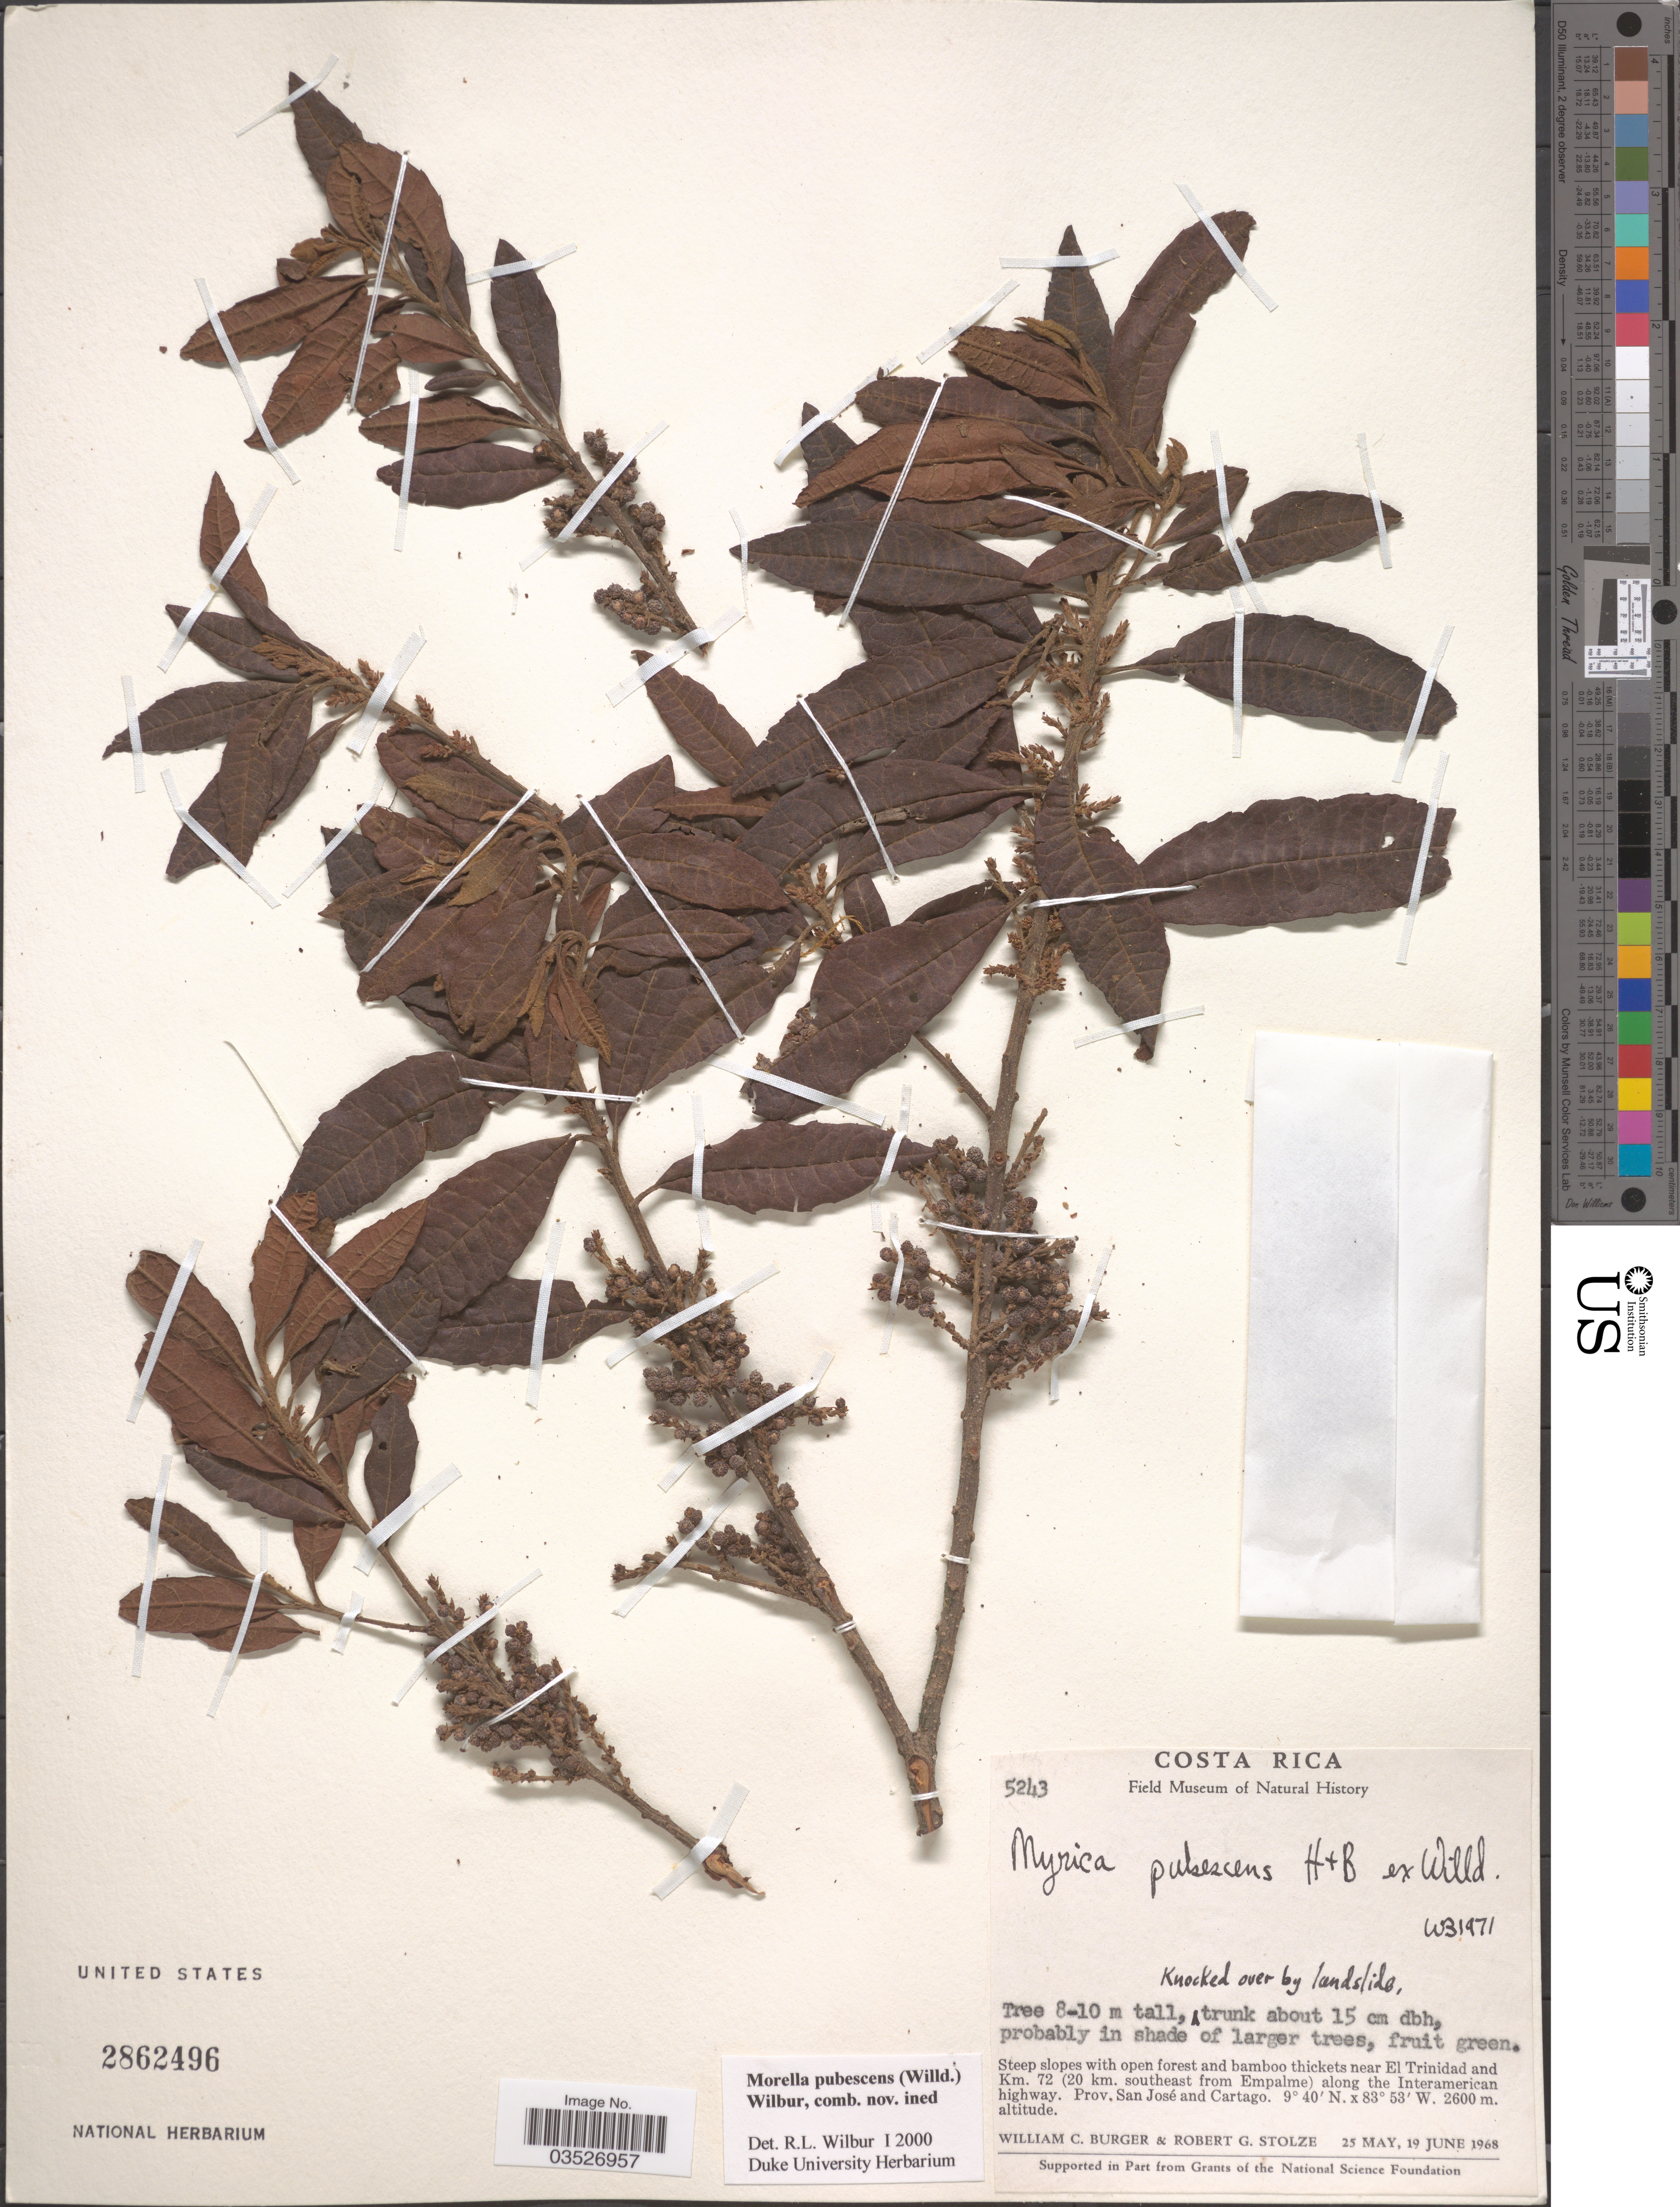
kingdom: Plantae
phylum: Tracheophyta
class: Magnoliopsida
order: Fagales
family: Myricaceae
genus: Morella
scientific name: Morella pubescens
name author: (Humb. & Bonpl. ex Willd.) Wilbur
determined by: Wilbur, R. L.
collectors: W. Burger & R. G. Stolze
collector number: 5243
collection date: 1968-05-25/1968-06-19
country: Costa Rica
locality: Near El Trinidad and Km. 72 (20 km. southeast from Empalme) along the Interamerican highway. Prov. San José and Cartago.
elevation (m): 2600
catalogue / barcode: US 2862496